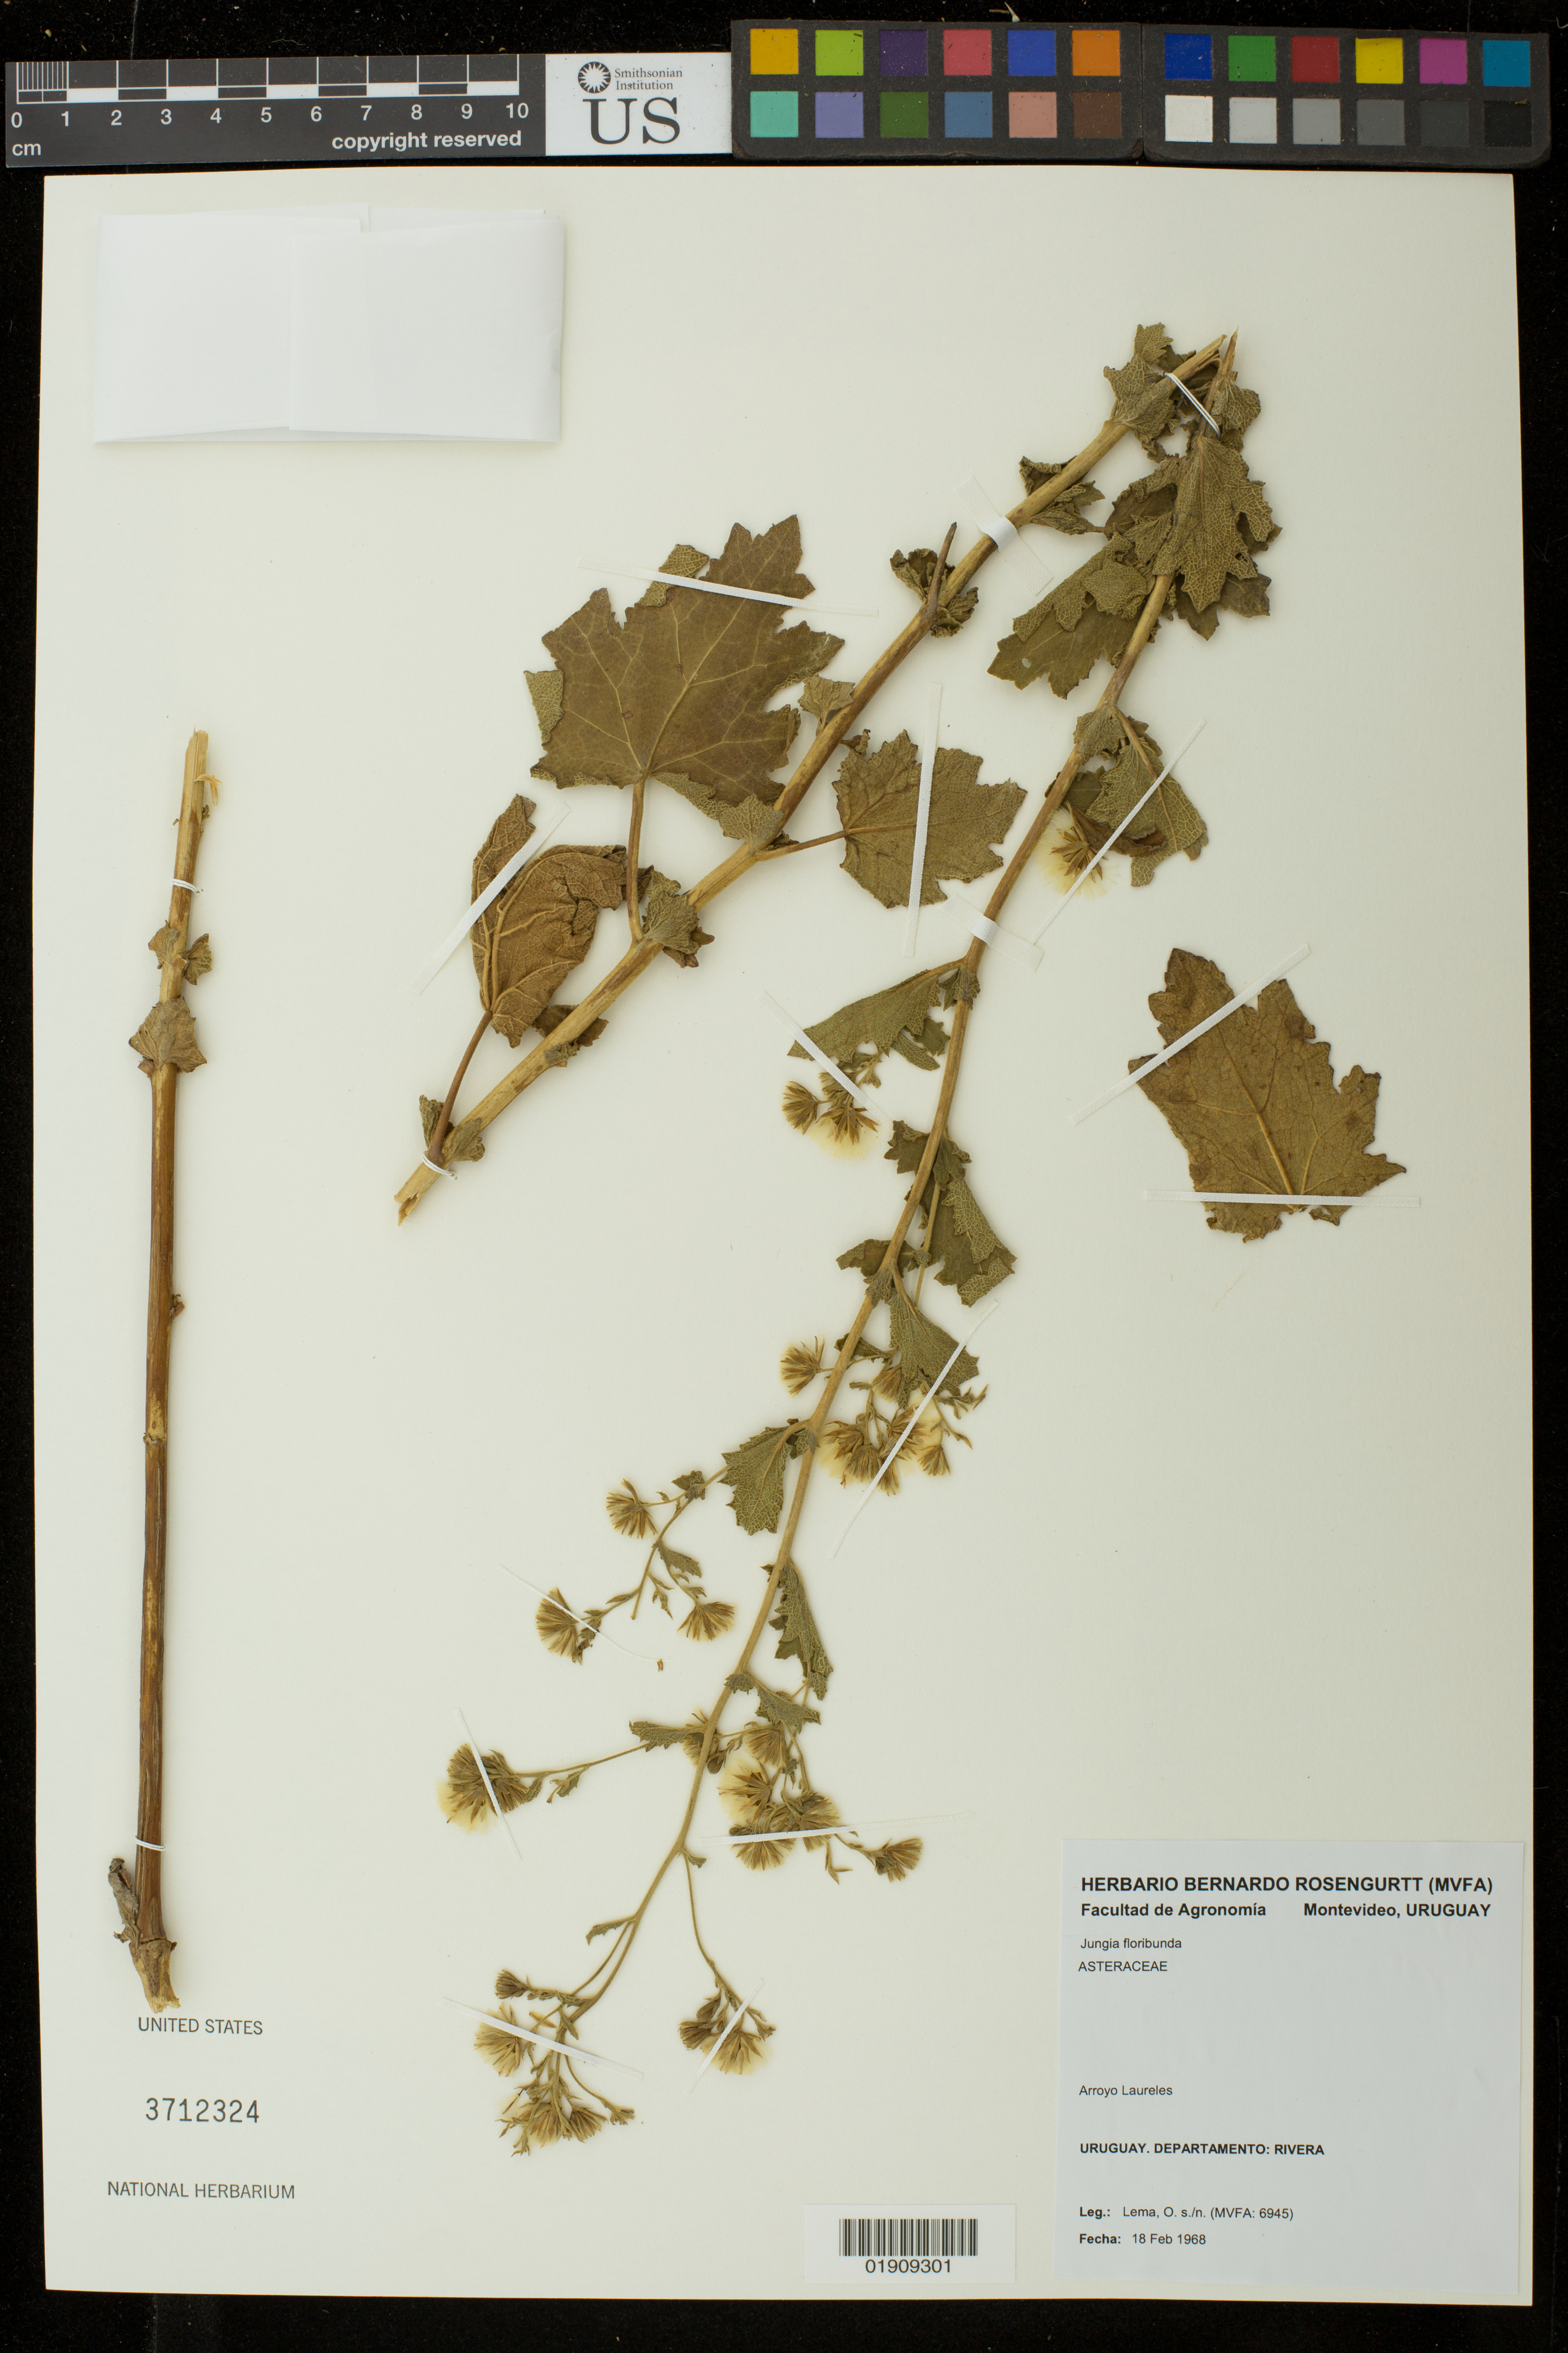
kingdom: Plantae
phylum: Tracheophyta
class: Magnoliopsida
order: Asterales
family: Asteraceae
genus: Jungia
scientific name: Jungia floribunda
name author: Less.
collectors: O. Lema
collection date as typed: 18 February 1968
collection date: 1968-02-18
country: Uruguay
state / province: Rivera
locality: Arroyo Laureles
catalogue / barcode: US 3712324